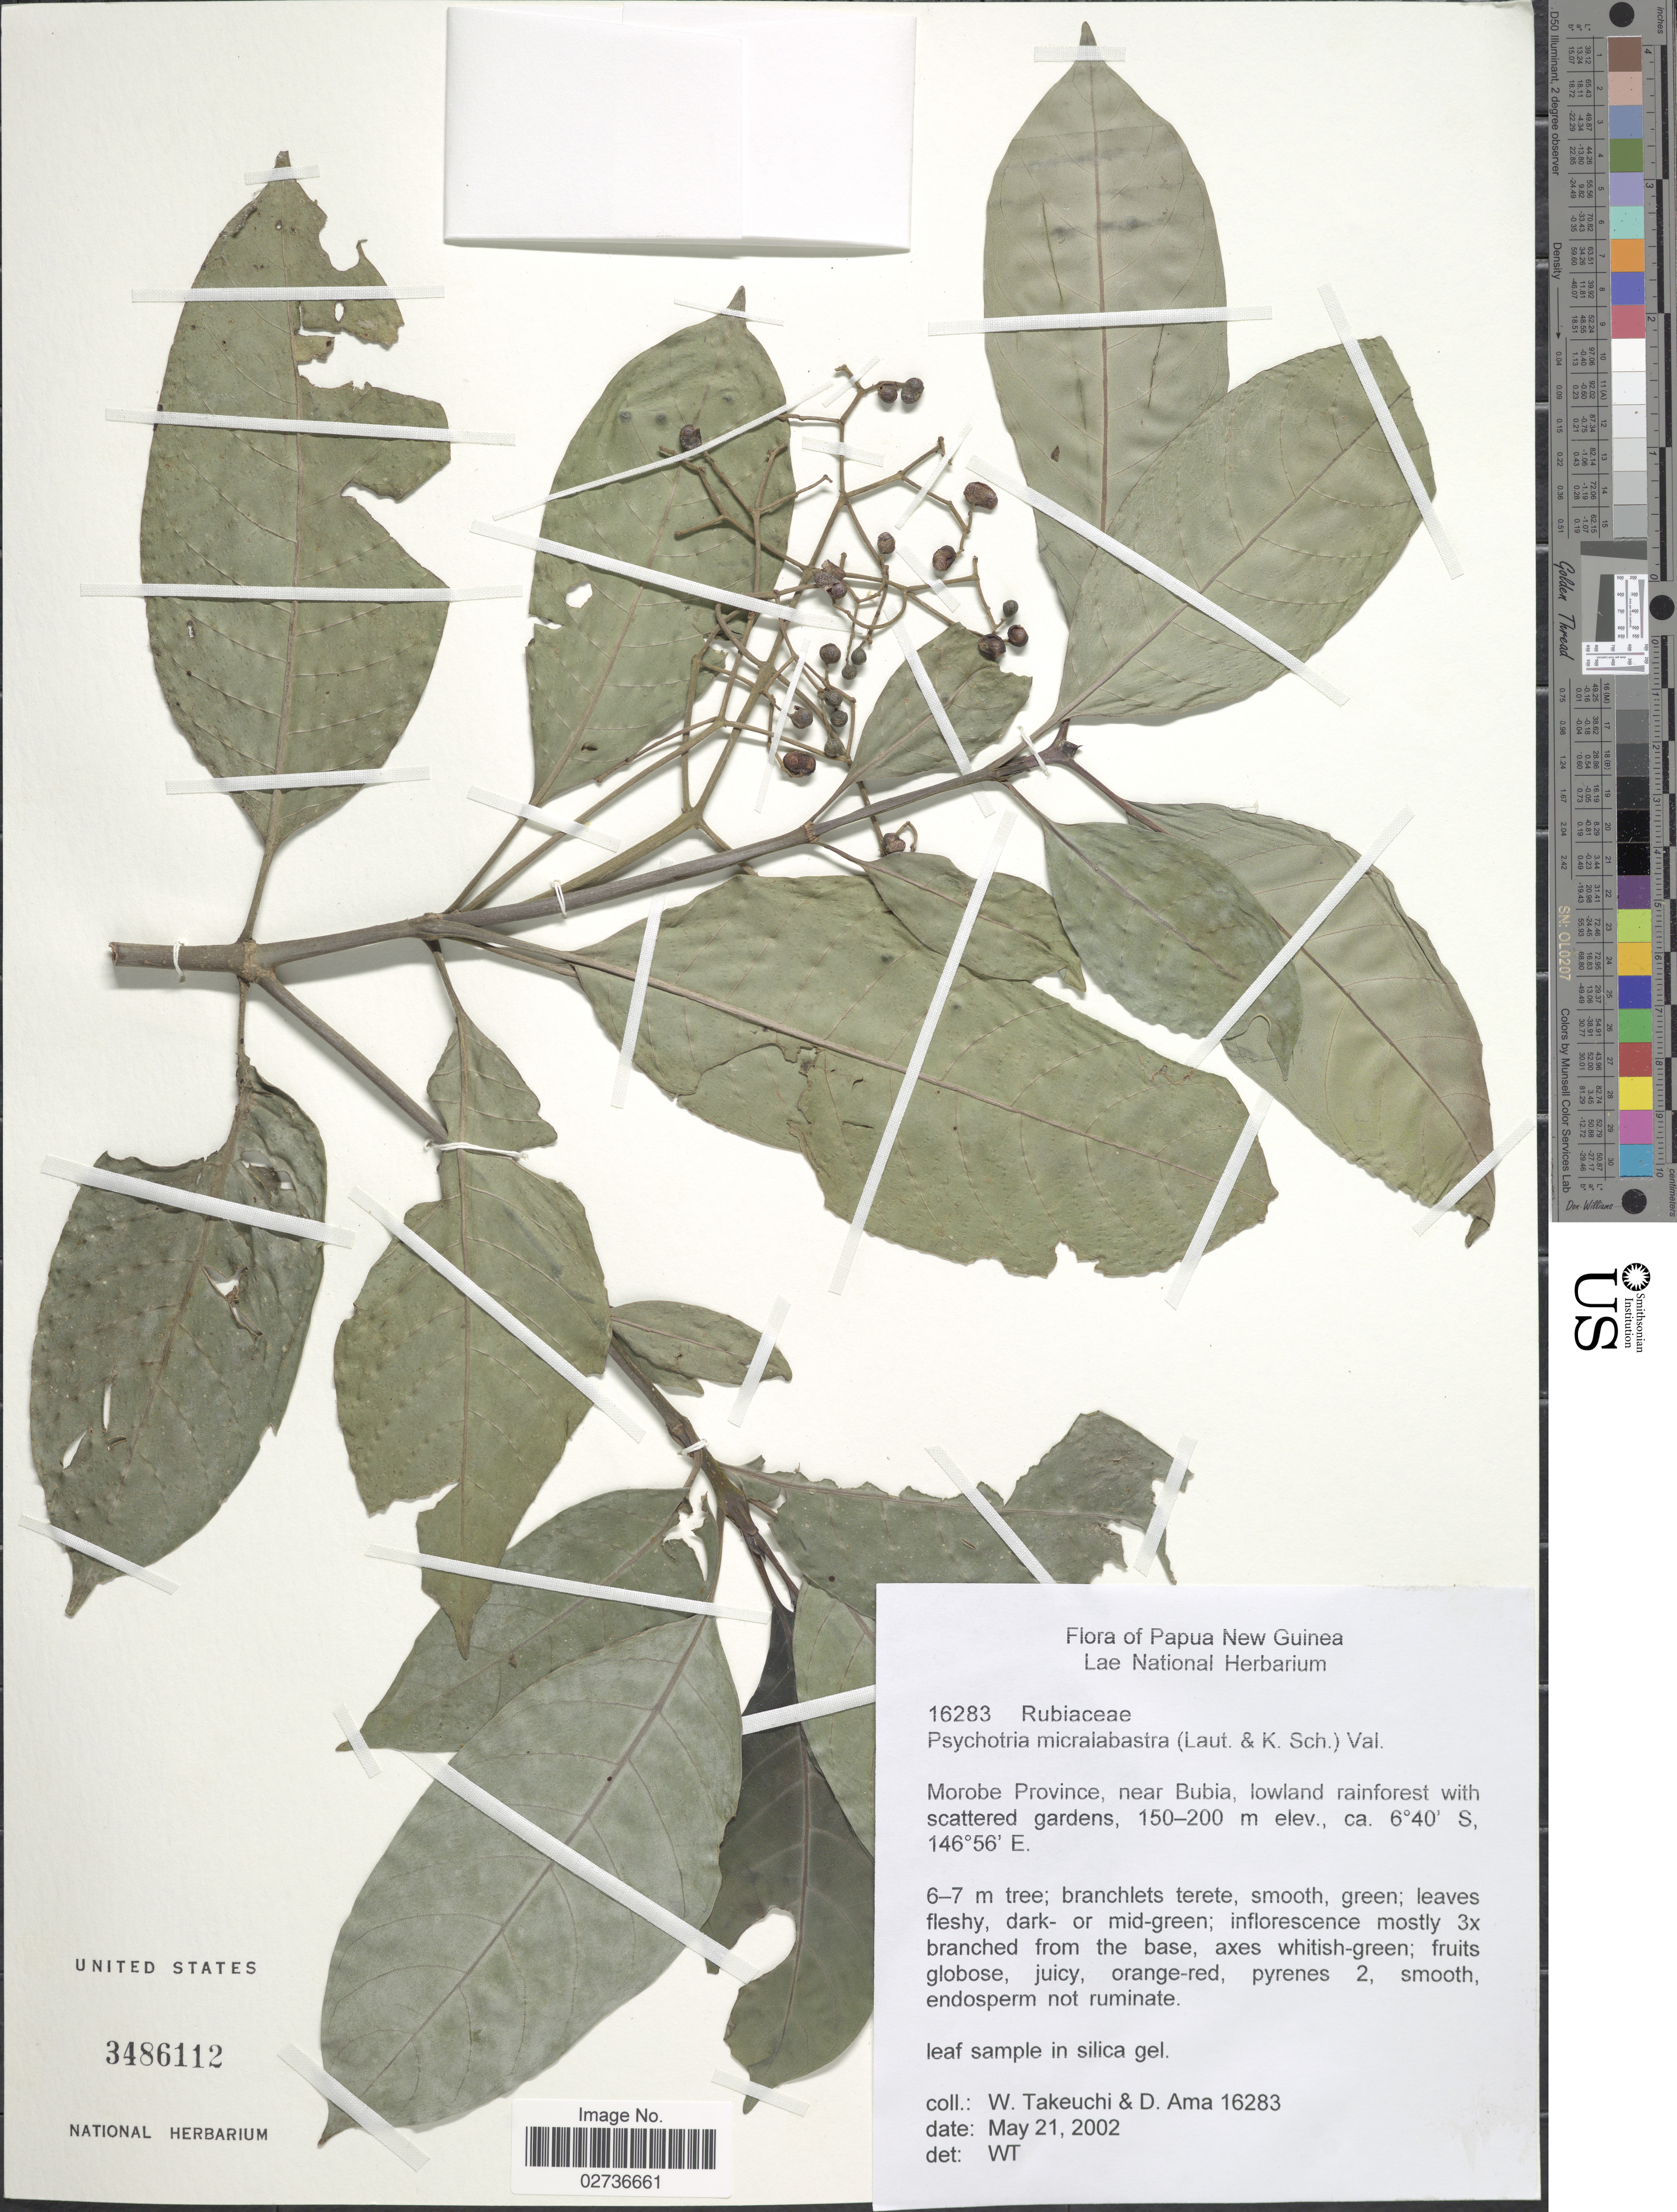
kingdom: Plantae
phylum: Tracheophyta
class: Magnoliopsida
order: Gentianales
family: Rubiaceae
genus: Psychotria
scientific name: Psychotria micralabastra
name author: (Lauterb. & K. Schum.) Valeton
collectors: W. Takeuchi & D. Ama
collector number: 16283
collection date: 2002-05-21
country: Papua New Guinea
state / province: Morobe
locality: Morobe Province, near Bubia, lowland rainforest with scattered gardens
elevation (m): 150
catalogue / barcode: US 3486112